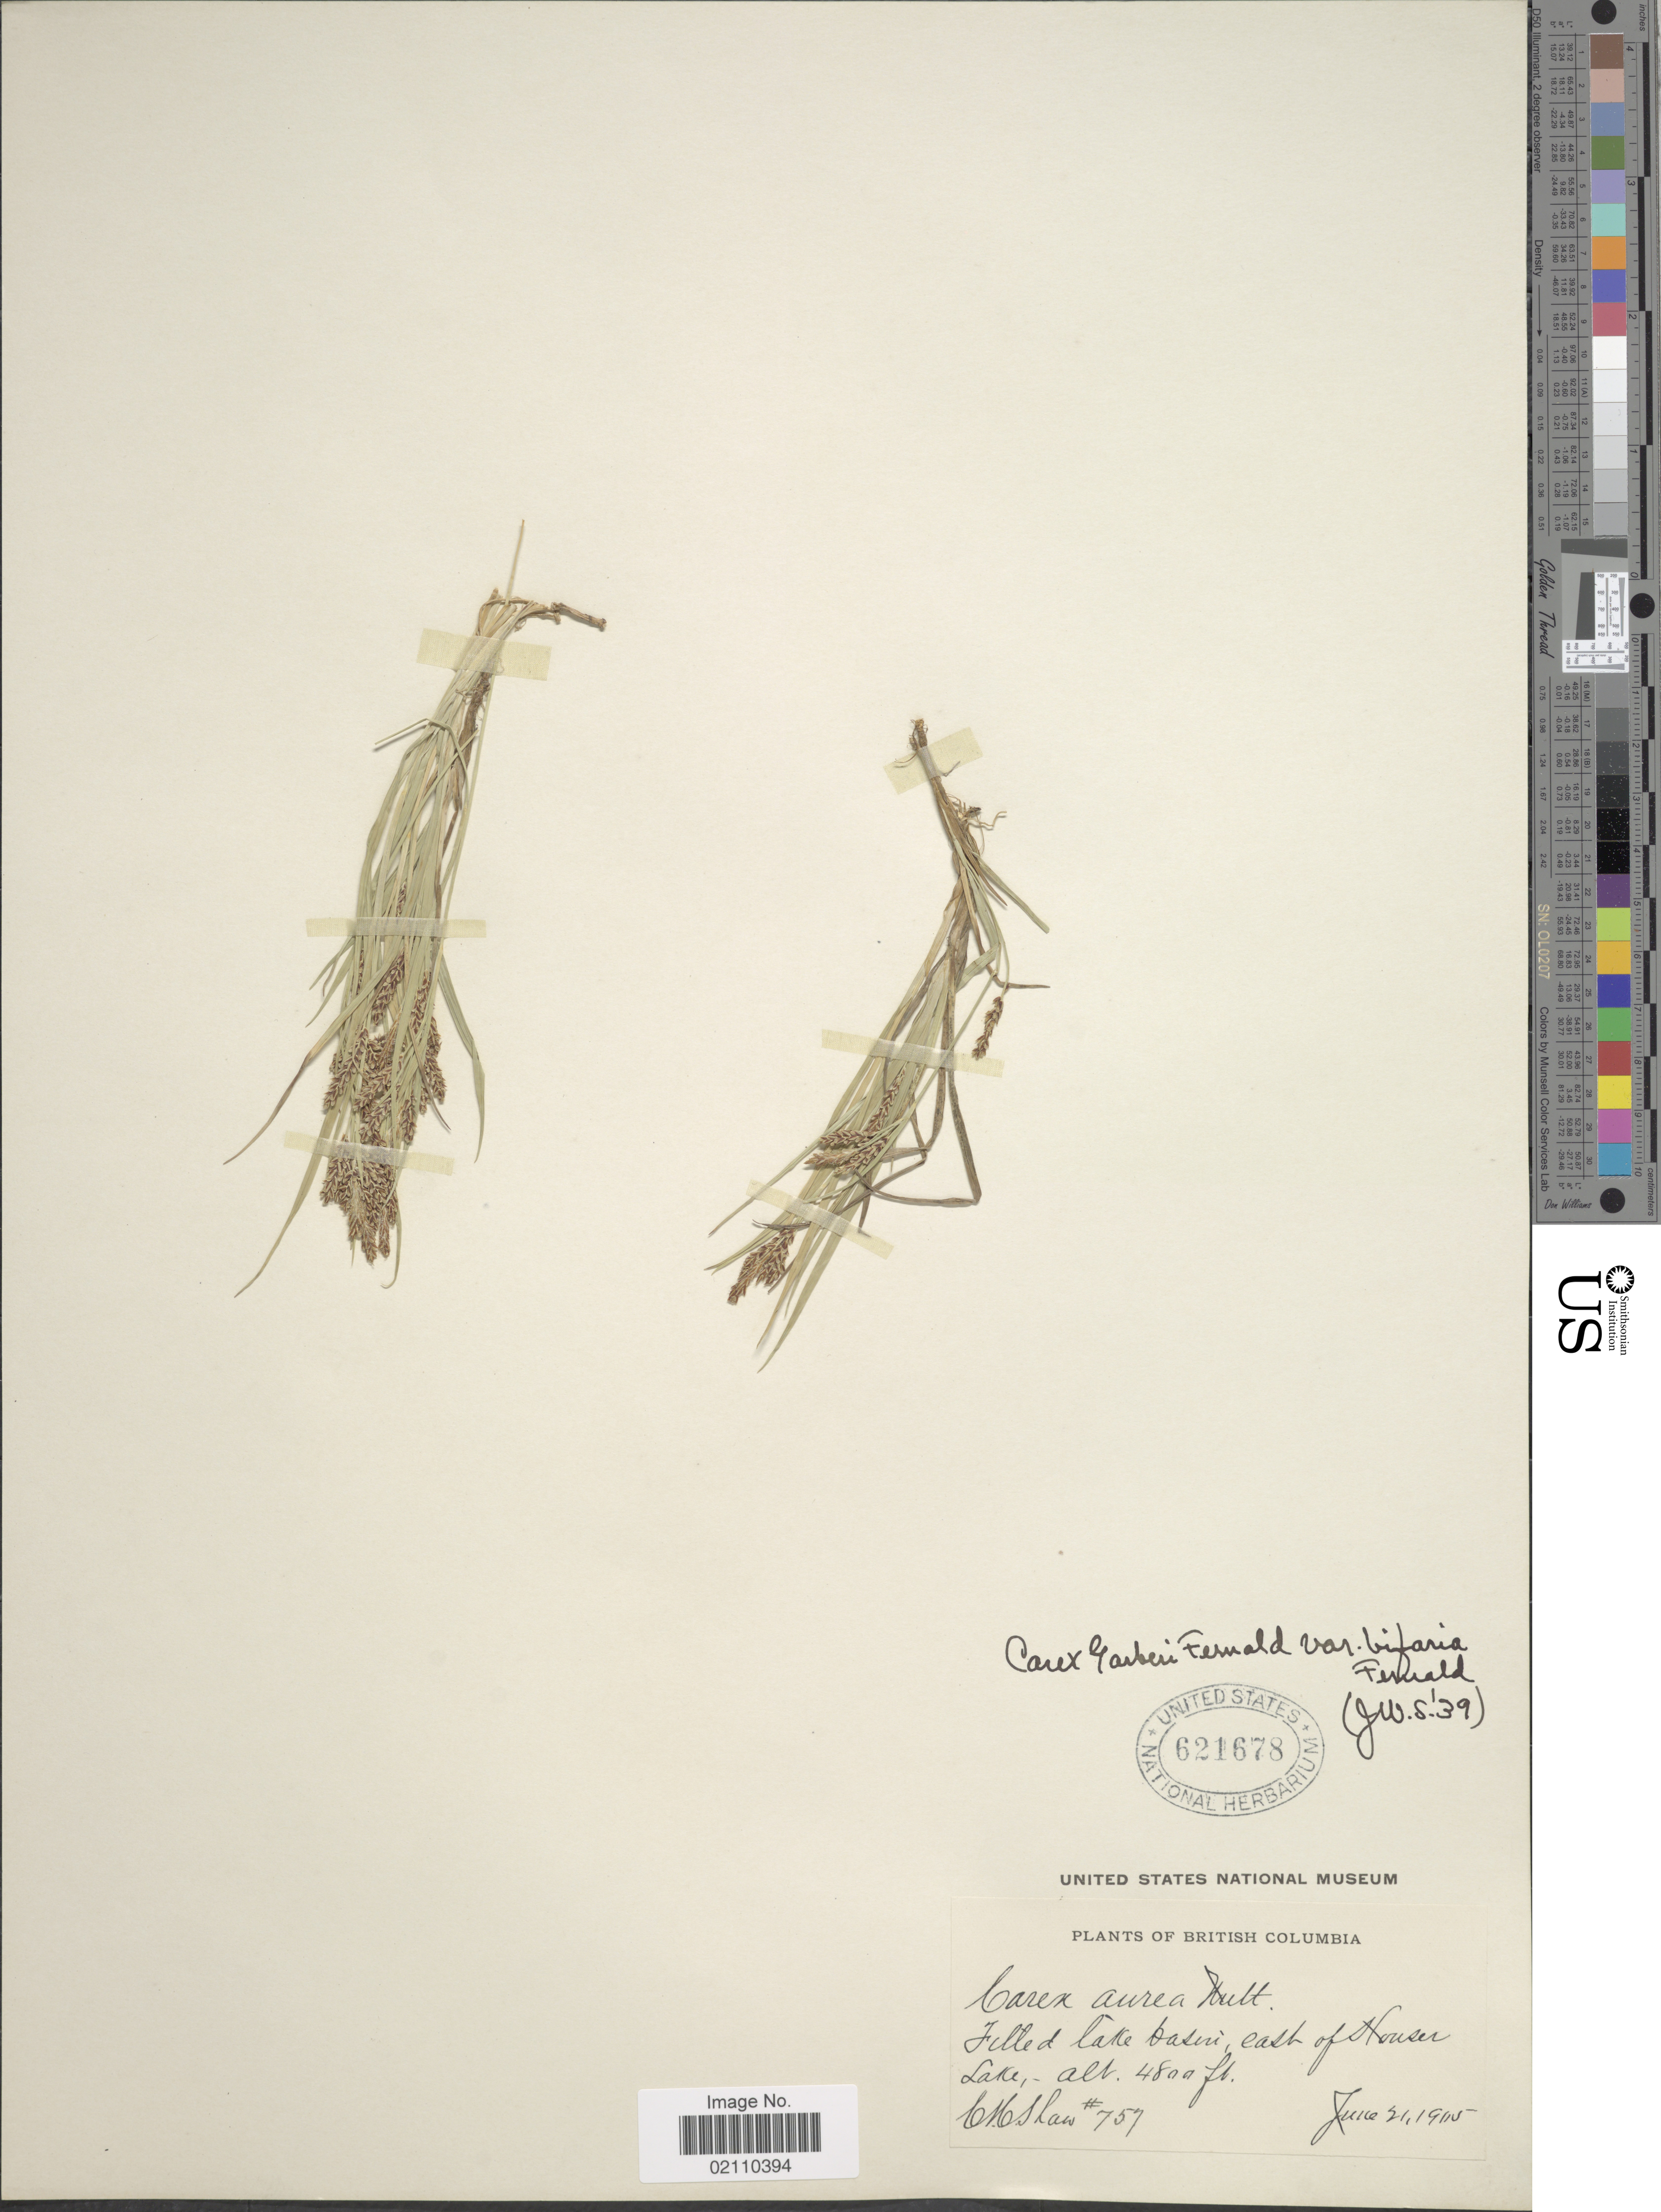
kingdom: Plantae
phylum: Tracheophyta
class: Liliopsida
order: Poales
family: Cyperaceae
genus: Carex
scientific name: Carex garberi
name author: Fernald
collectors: C. H. Shaw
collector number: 757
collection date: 1905-06-21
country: Canada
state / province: British Columbia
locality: Filled lake Basin, east of Houser Lake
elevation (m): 1463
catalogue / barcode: US 621678